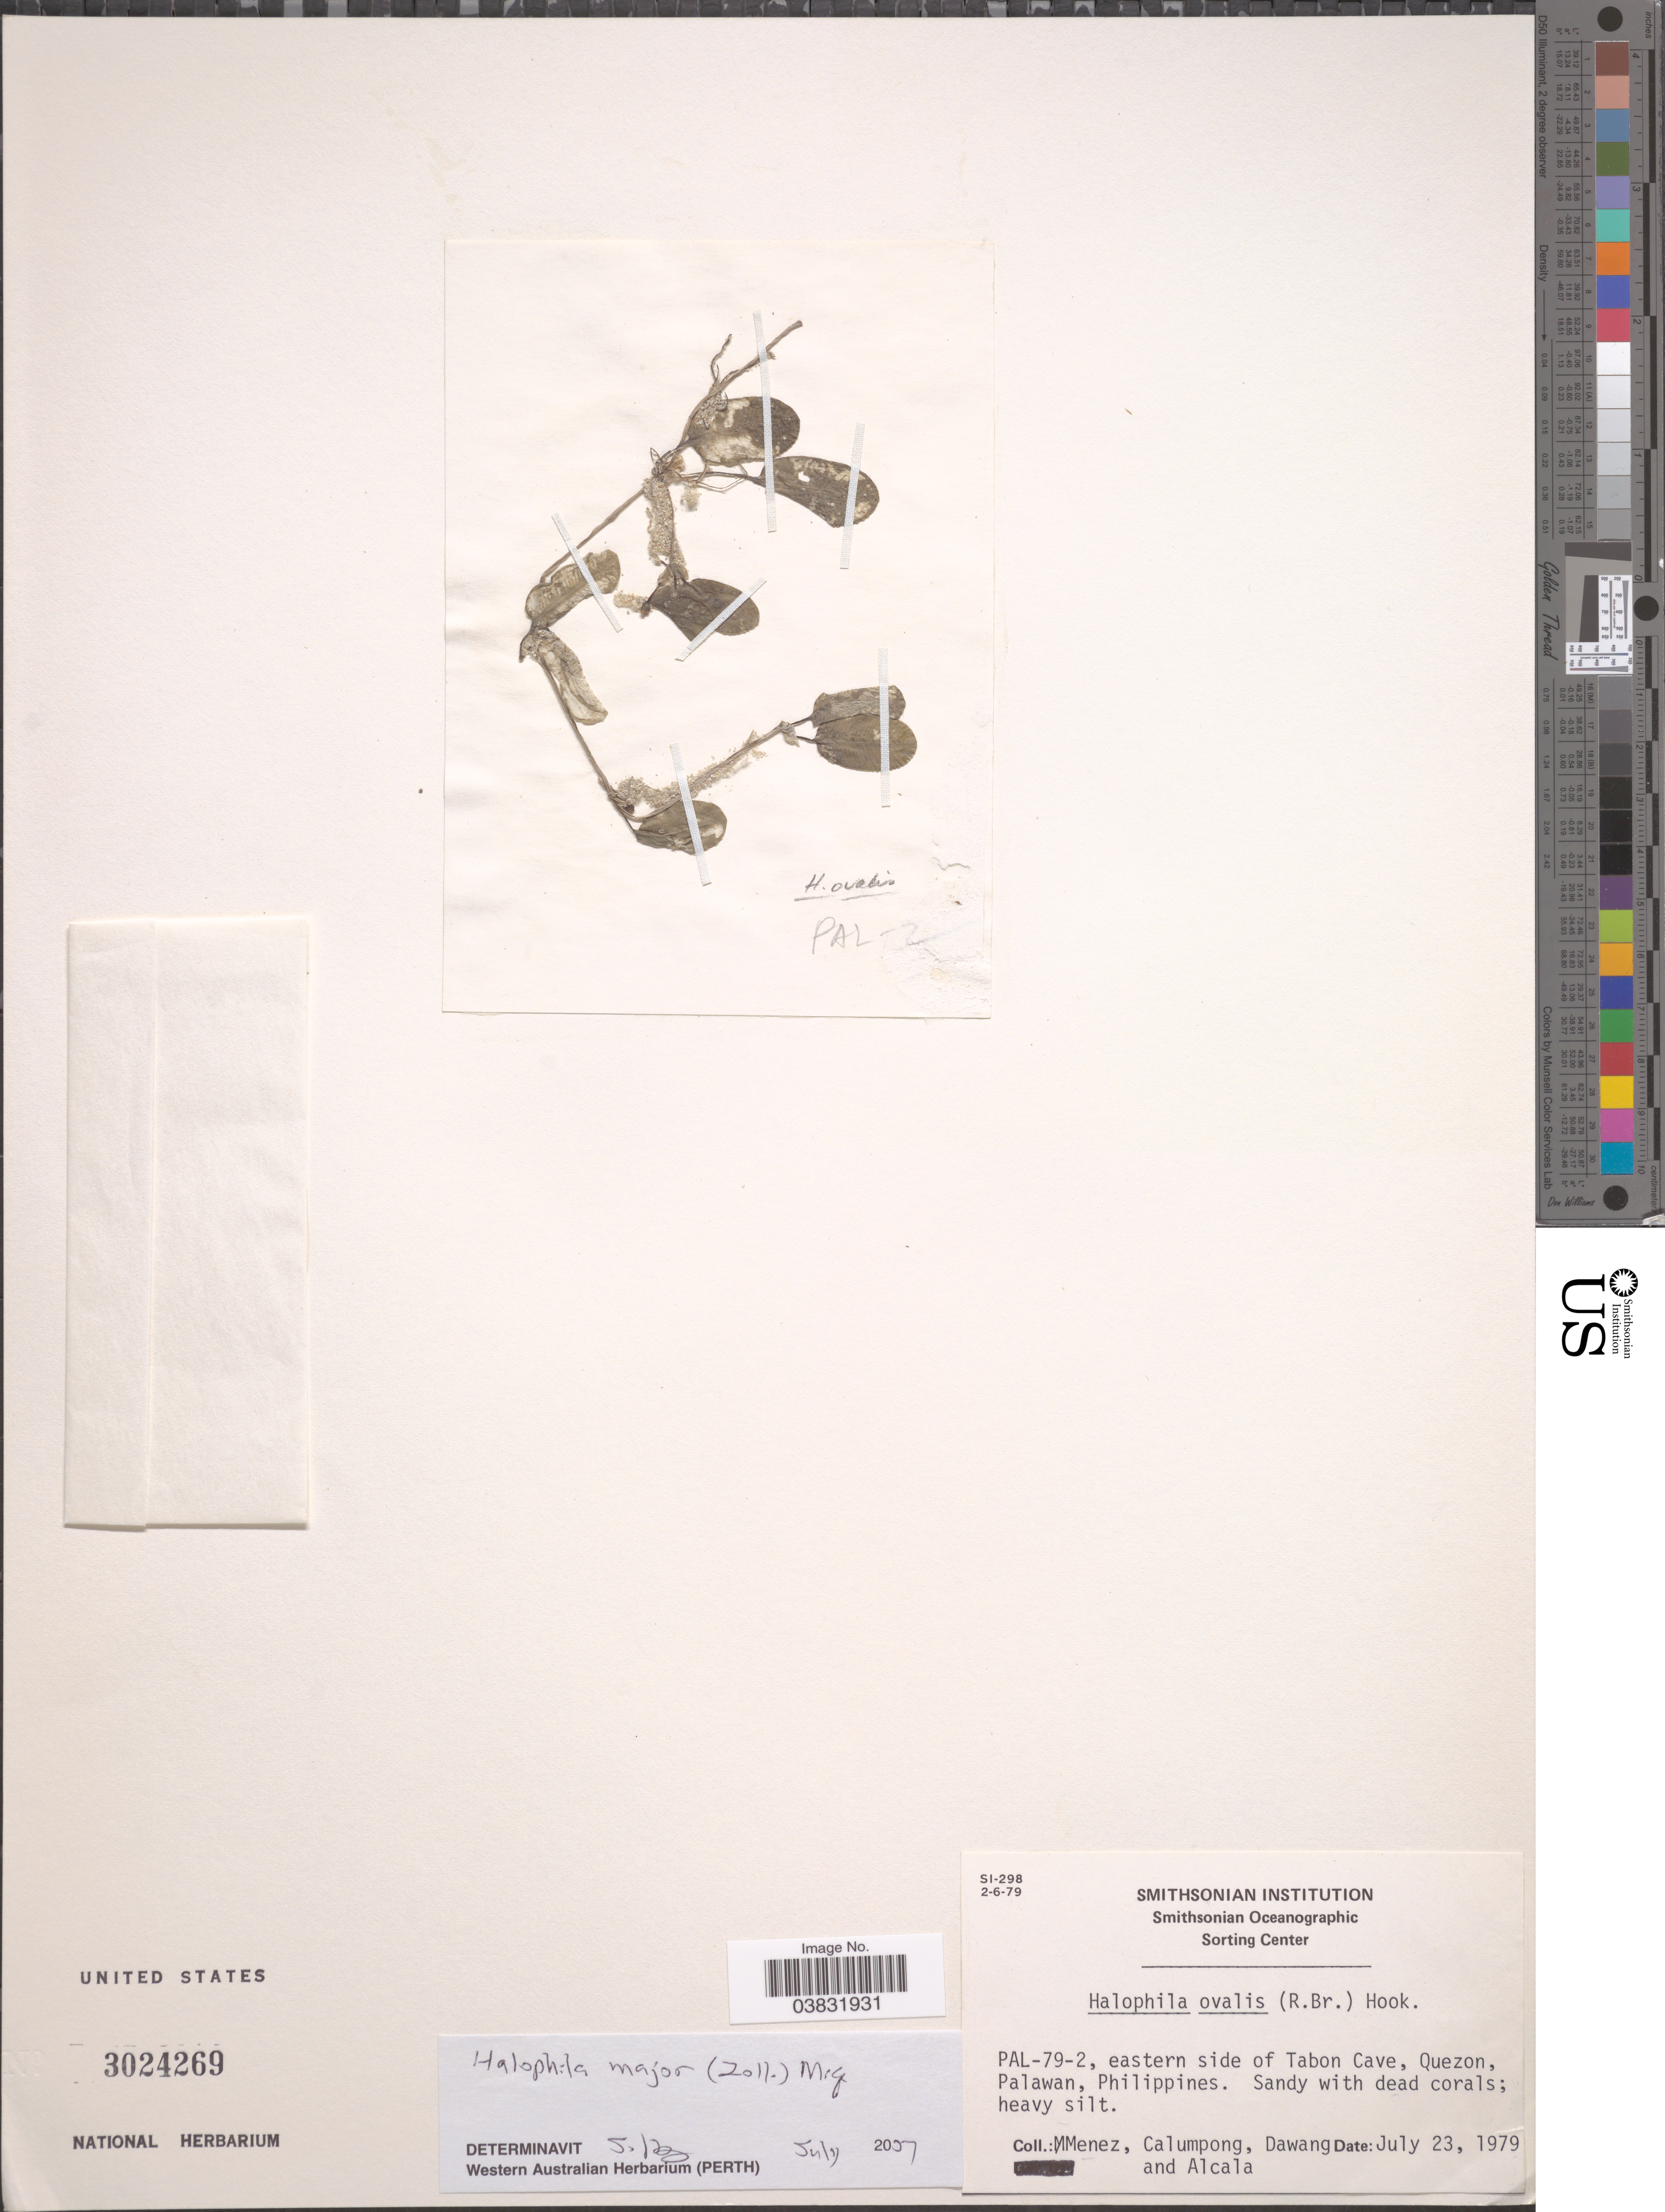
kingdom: Plantae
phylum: Tracheophyta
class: Liliopsida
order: Alismatales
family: Hydrocharitaceae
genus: Halophila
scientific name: Halophila major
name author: (Zoll.) Miq.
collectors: Menez, Calumpong, Dawang & Alcala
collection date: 1979-07-23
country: Philippines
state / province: Mimaropa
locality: PAL-79-2, eastern side of Tabon Cave, Quezon, Palawan.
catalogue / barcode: US 3024269